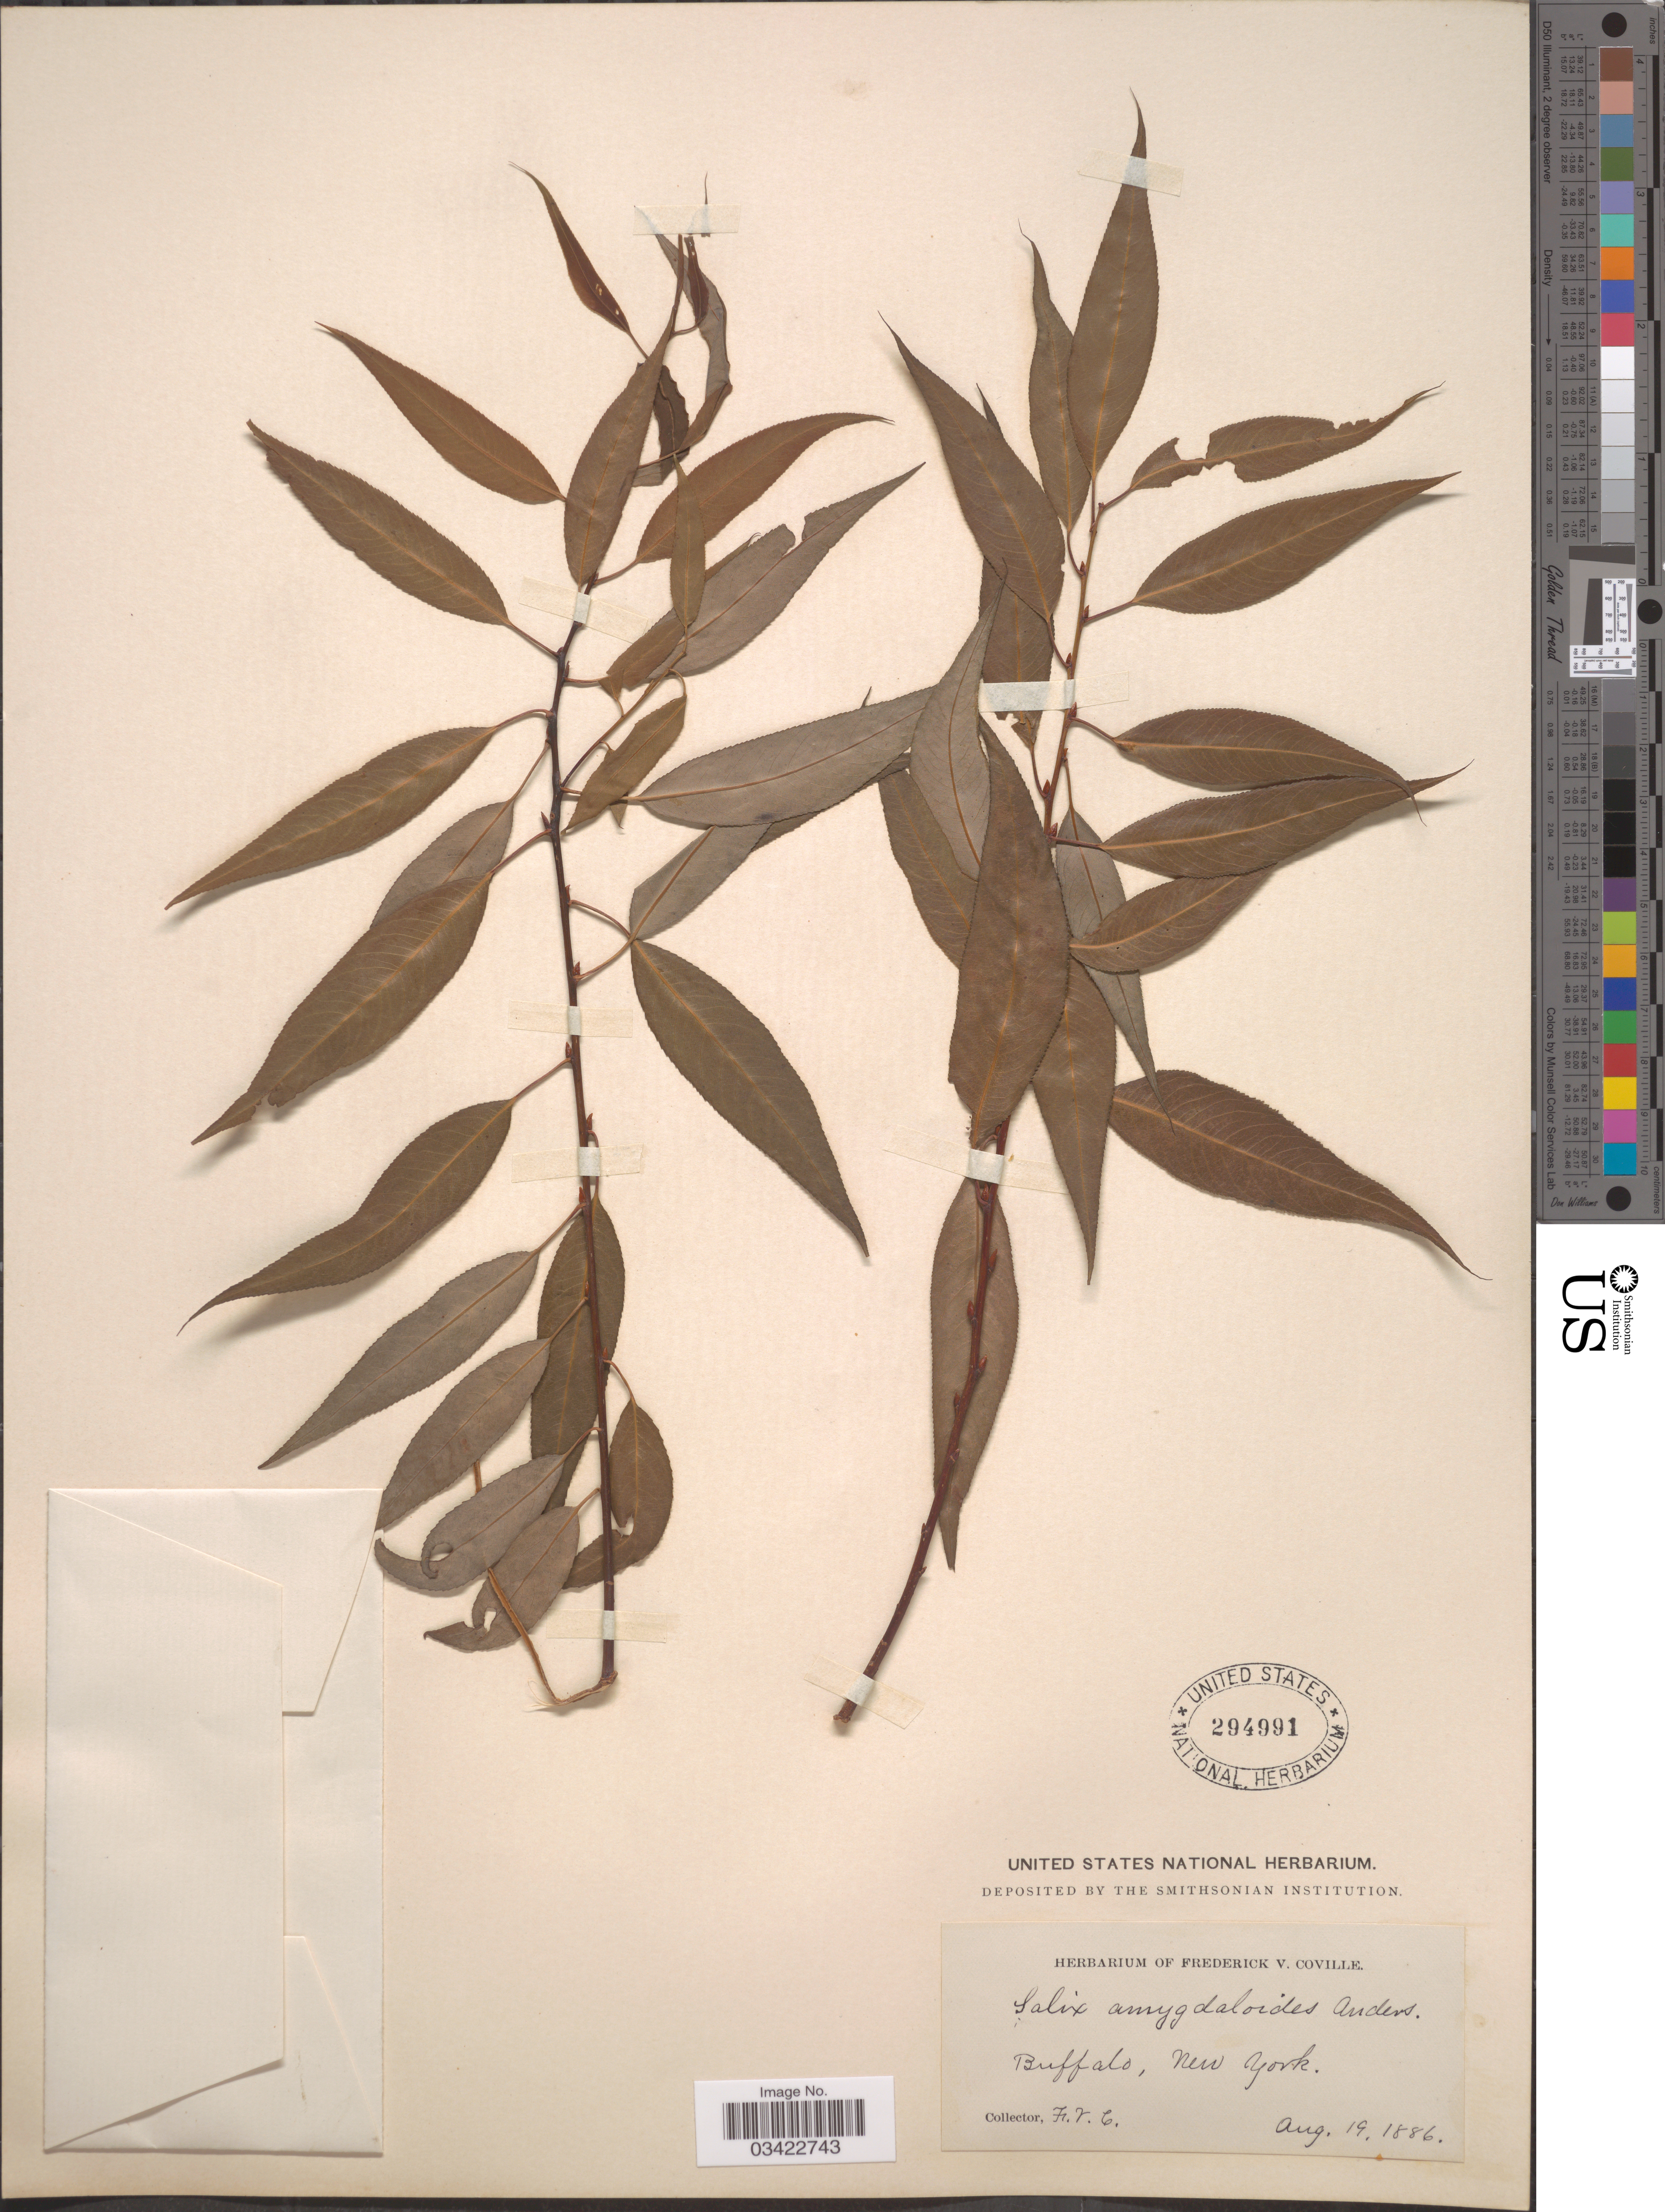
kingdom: Plantae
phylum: Tracheophyta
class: Magnoliopsida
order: Malpighiales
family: Salicaceae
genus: Salix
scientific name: Salix amygdaloides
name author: Andersson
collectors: F. V. Coville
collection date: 1886-08-19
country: United States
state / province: New York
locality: Buffalo.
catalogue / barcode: US 294991